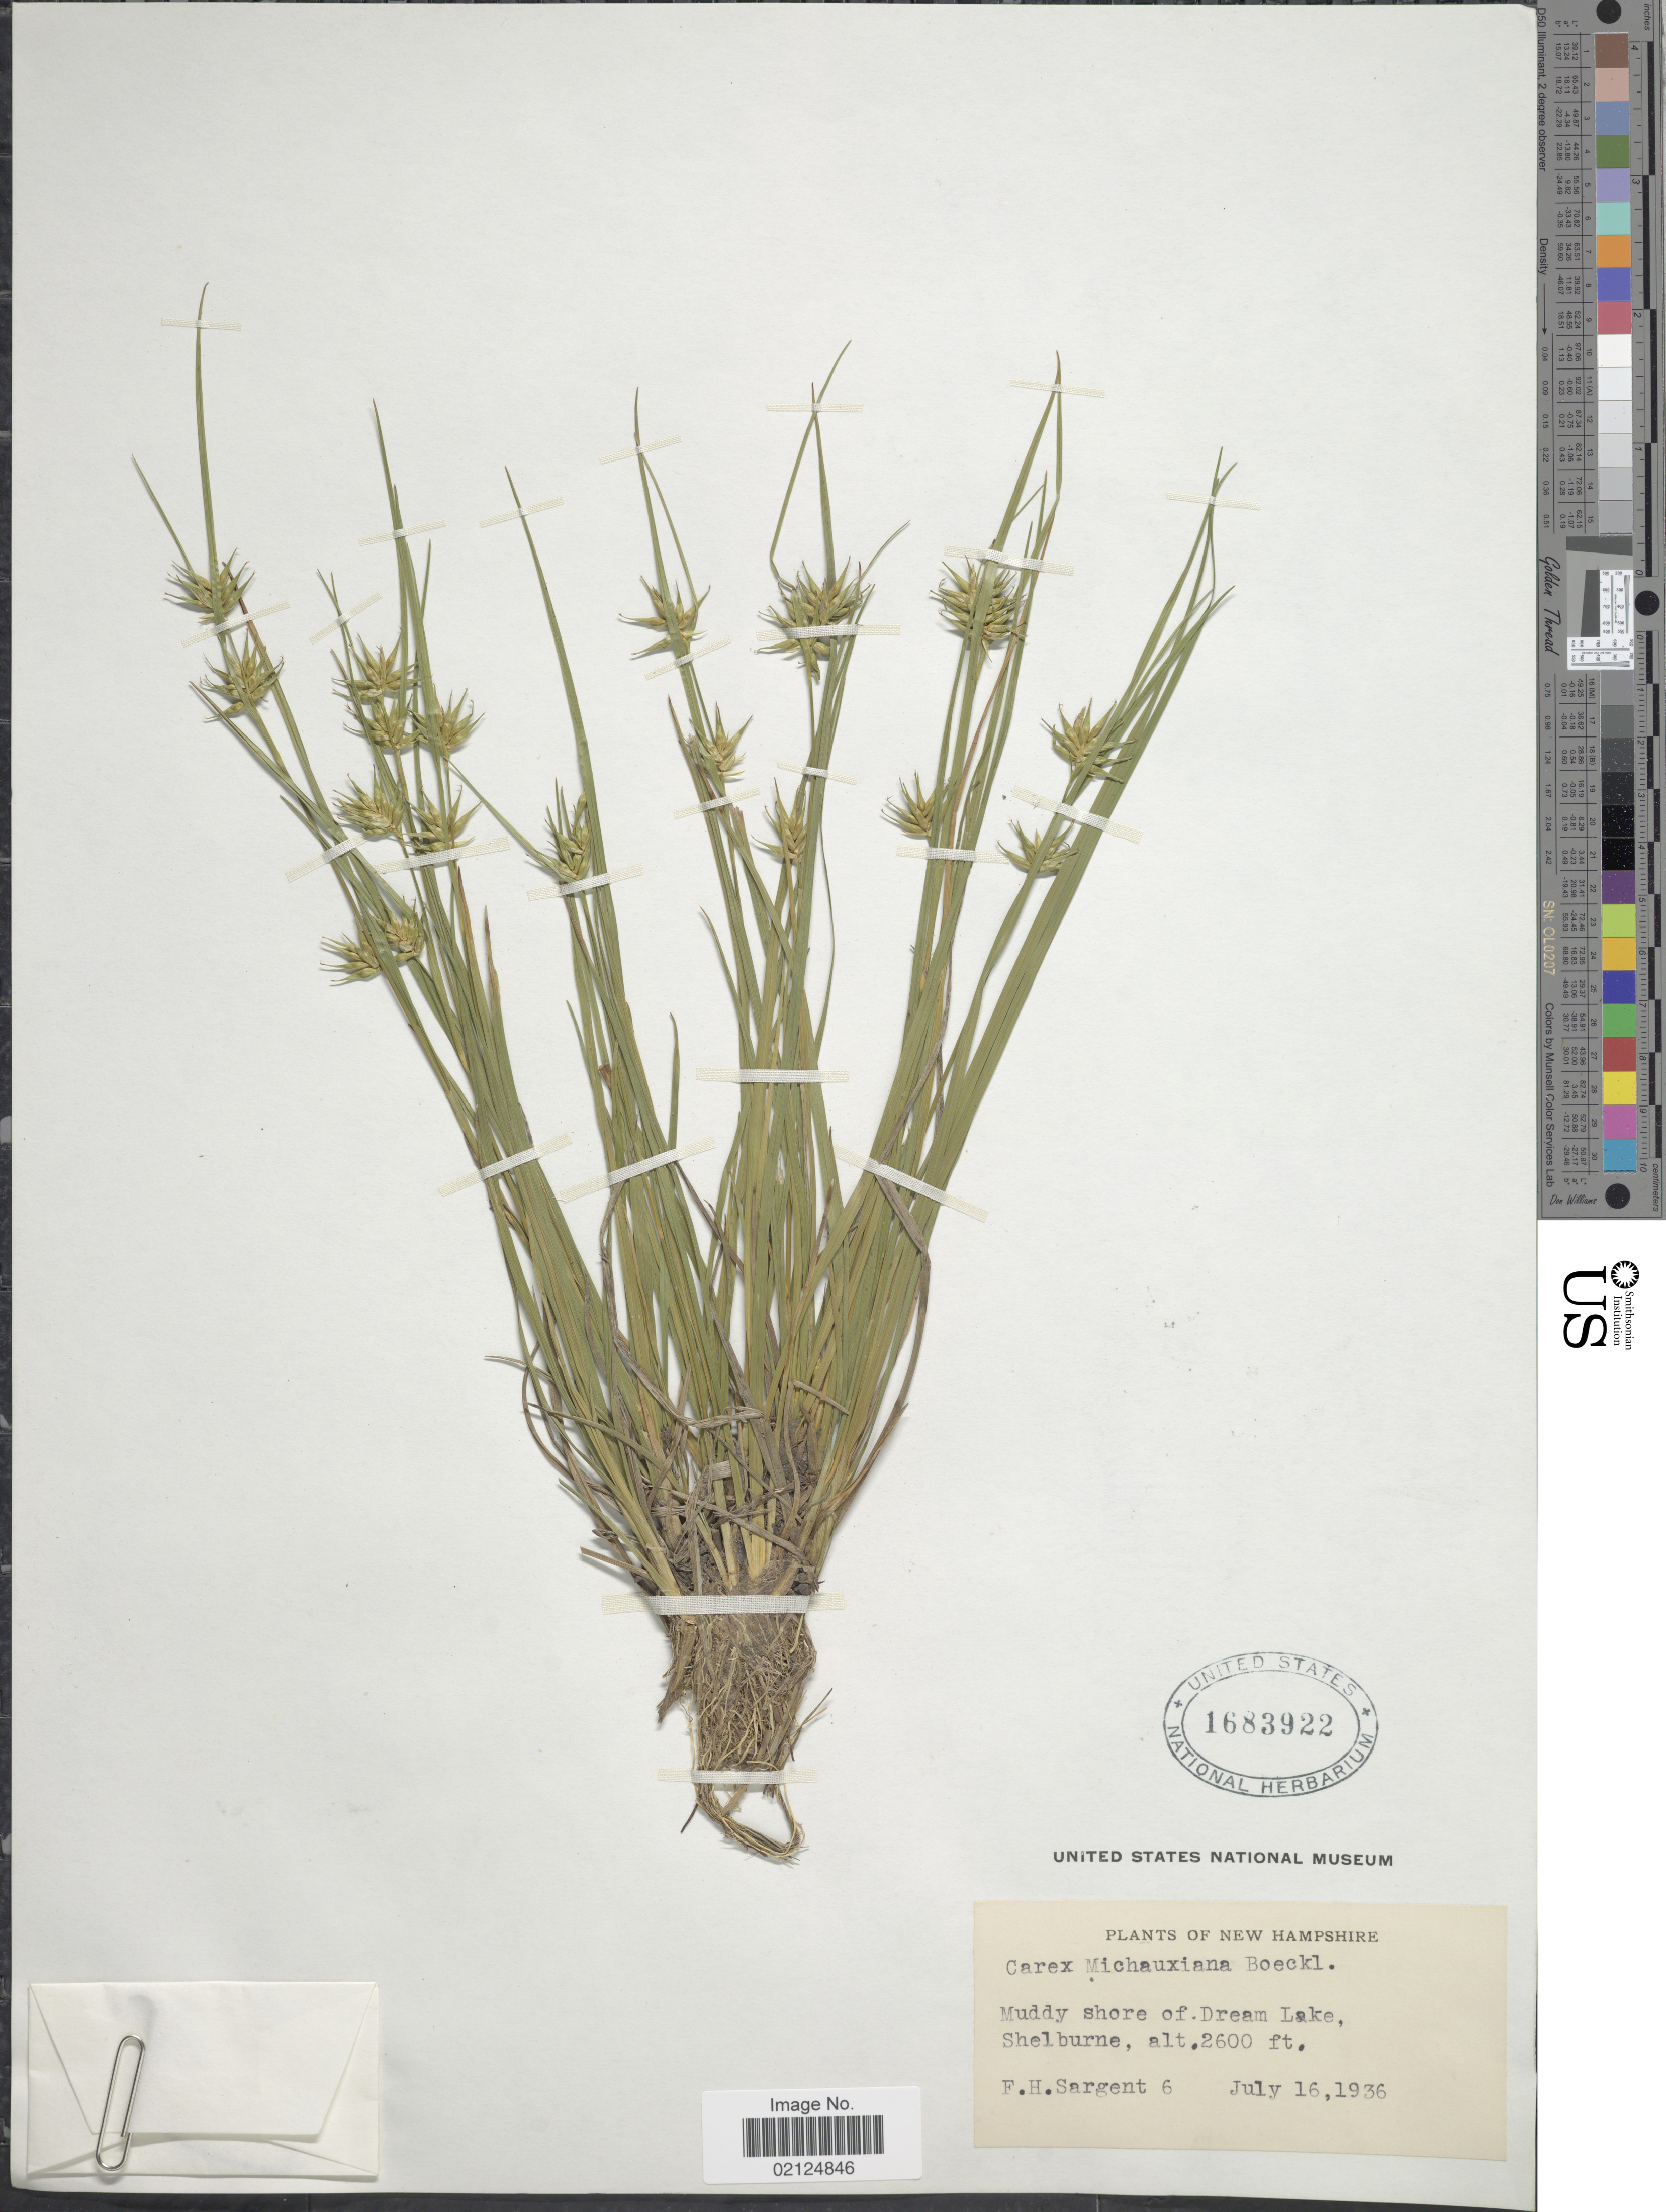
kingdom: Plantae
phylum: Tracheophyta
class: Liliopsida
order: Poales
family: Cyperaceae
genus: Carex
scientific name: Carex michauxiana subsp. michauxiana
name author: Boeckeler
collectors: F. H. Sargent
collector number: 6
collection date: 1936-07-16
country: United States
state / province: New Hampshire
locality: Shore of Dream Lake, Shelburne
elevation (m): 792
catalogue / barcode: US 1683922